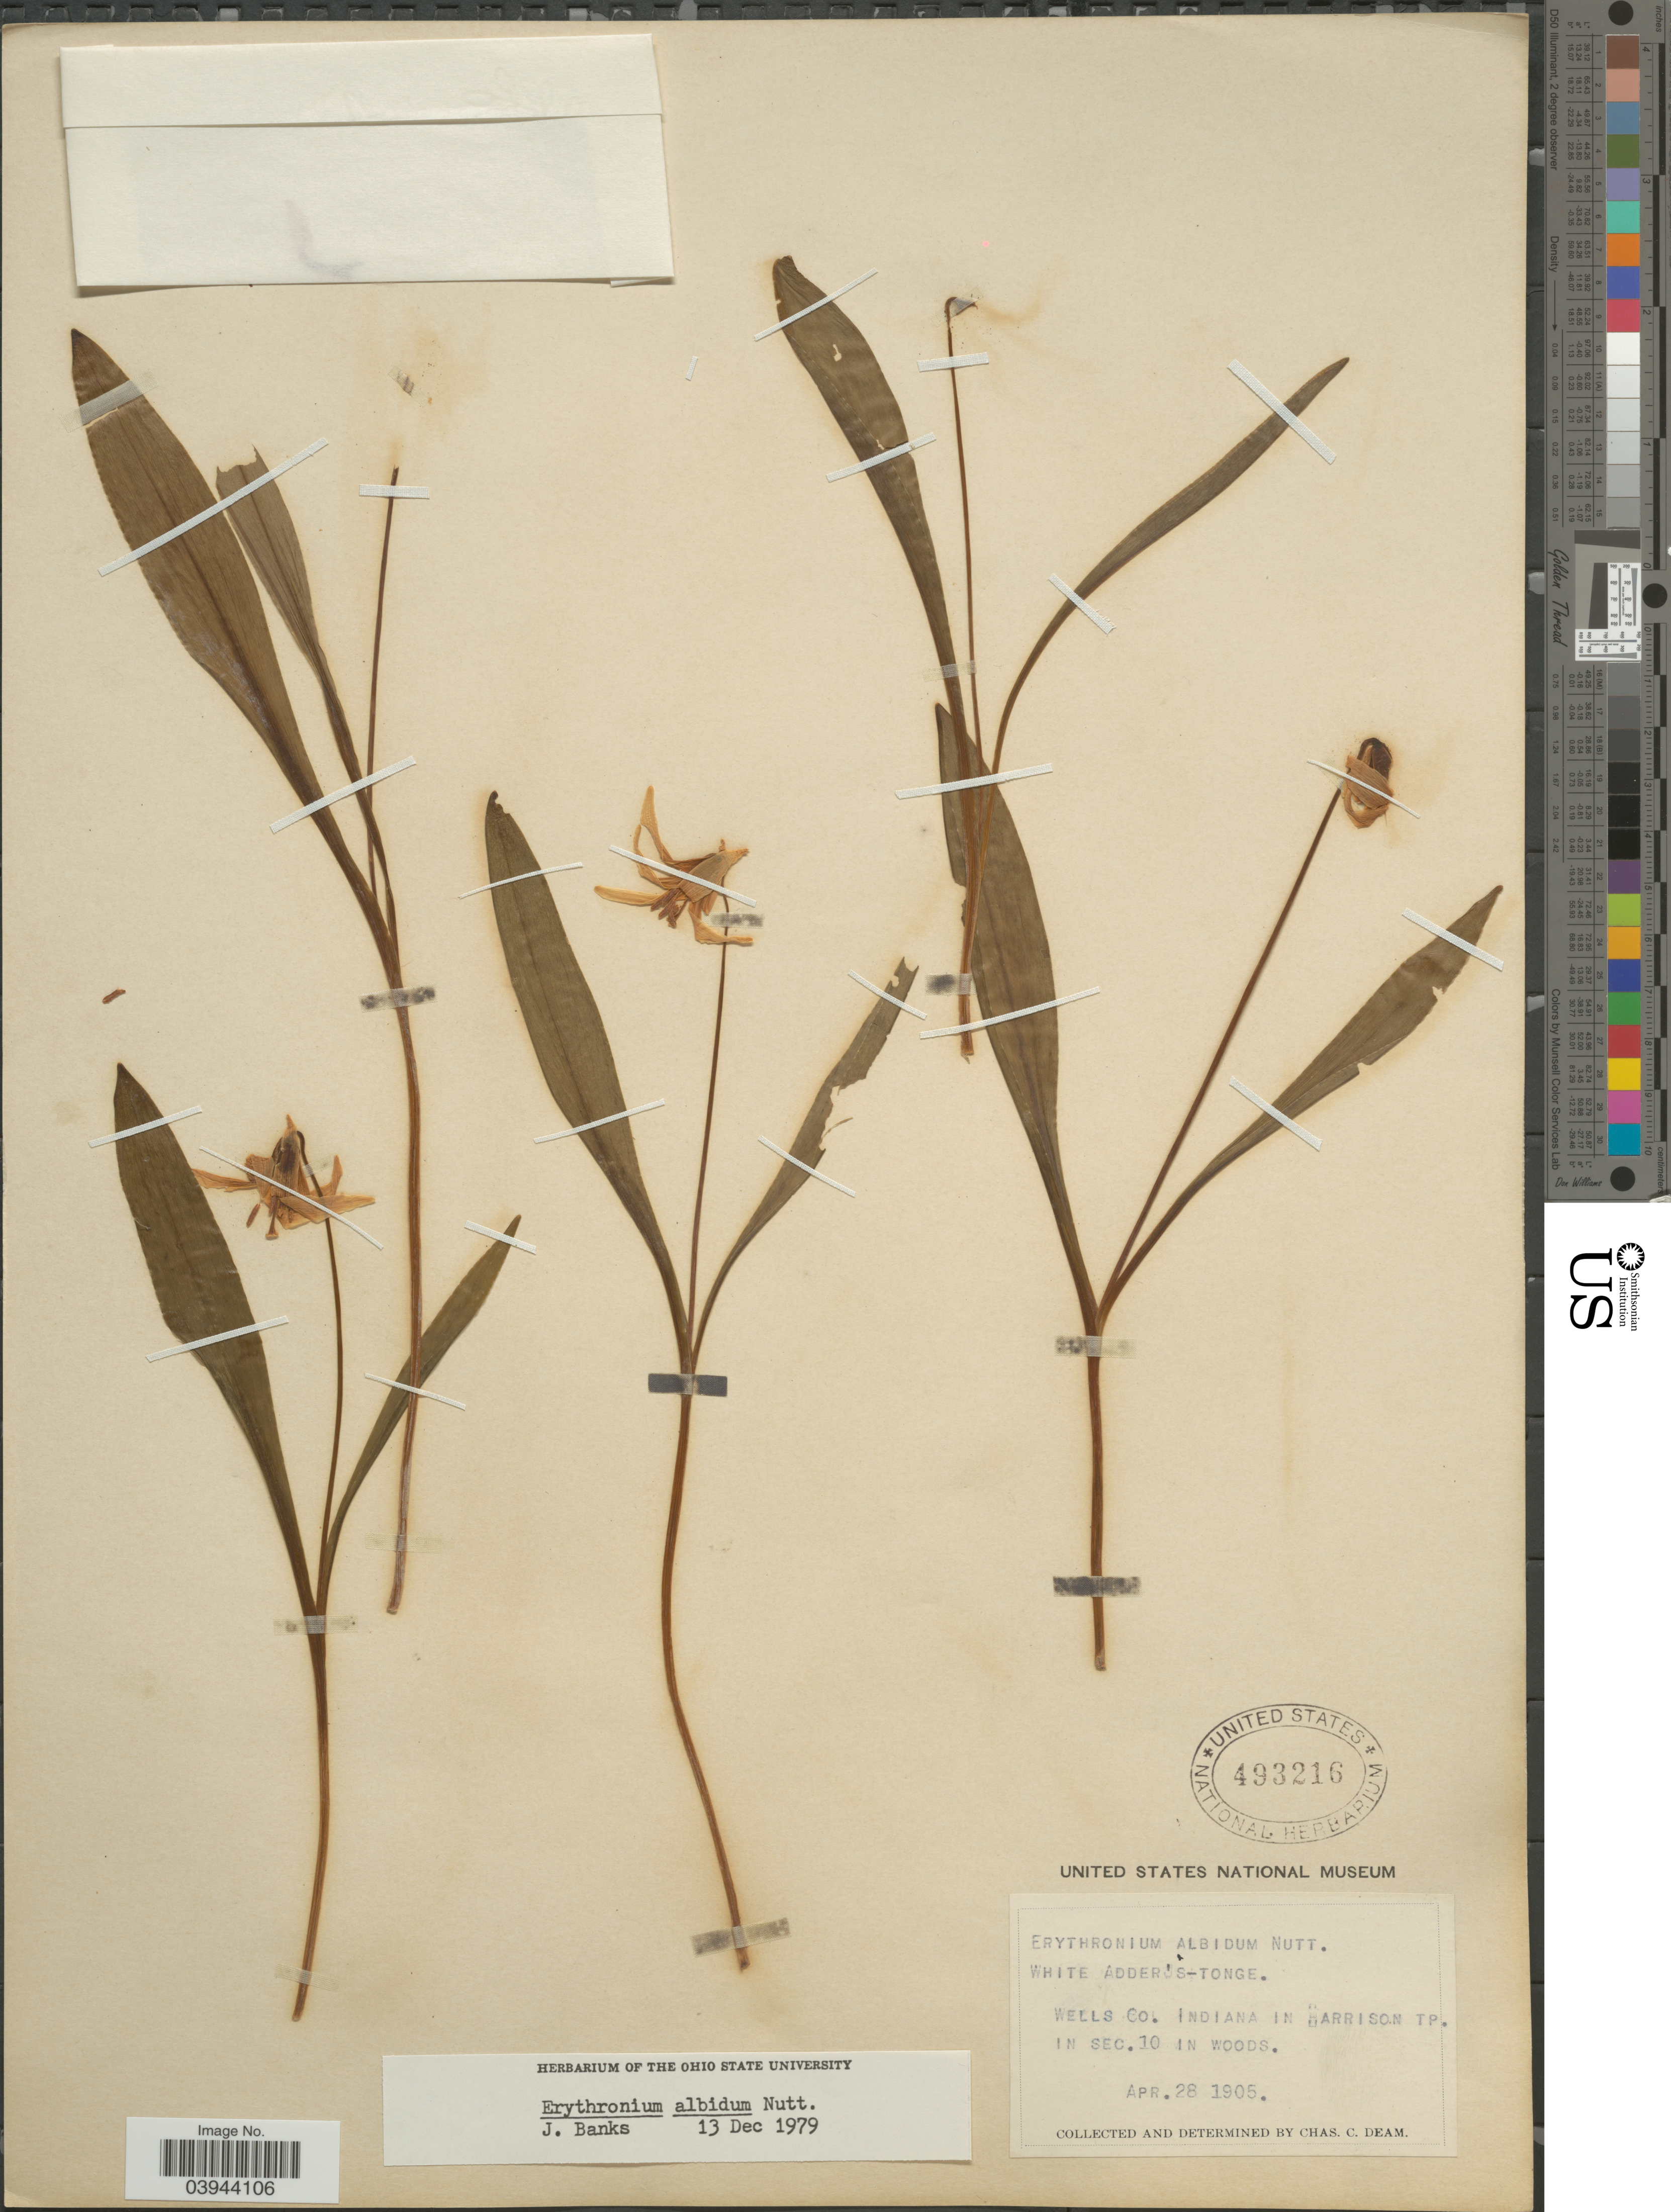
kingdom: Plantae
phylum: Tracheophyta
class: Liliopsida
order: Liliales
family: Liliaceae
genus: Erythronium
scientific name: Erythronium albidum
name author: Nutt.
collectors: C. C. Deam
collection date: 1905-04-28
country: United States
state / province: Indiana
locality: Wells Co. Indiana in Harrison Tp.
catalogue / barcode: US 493216